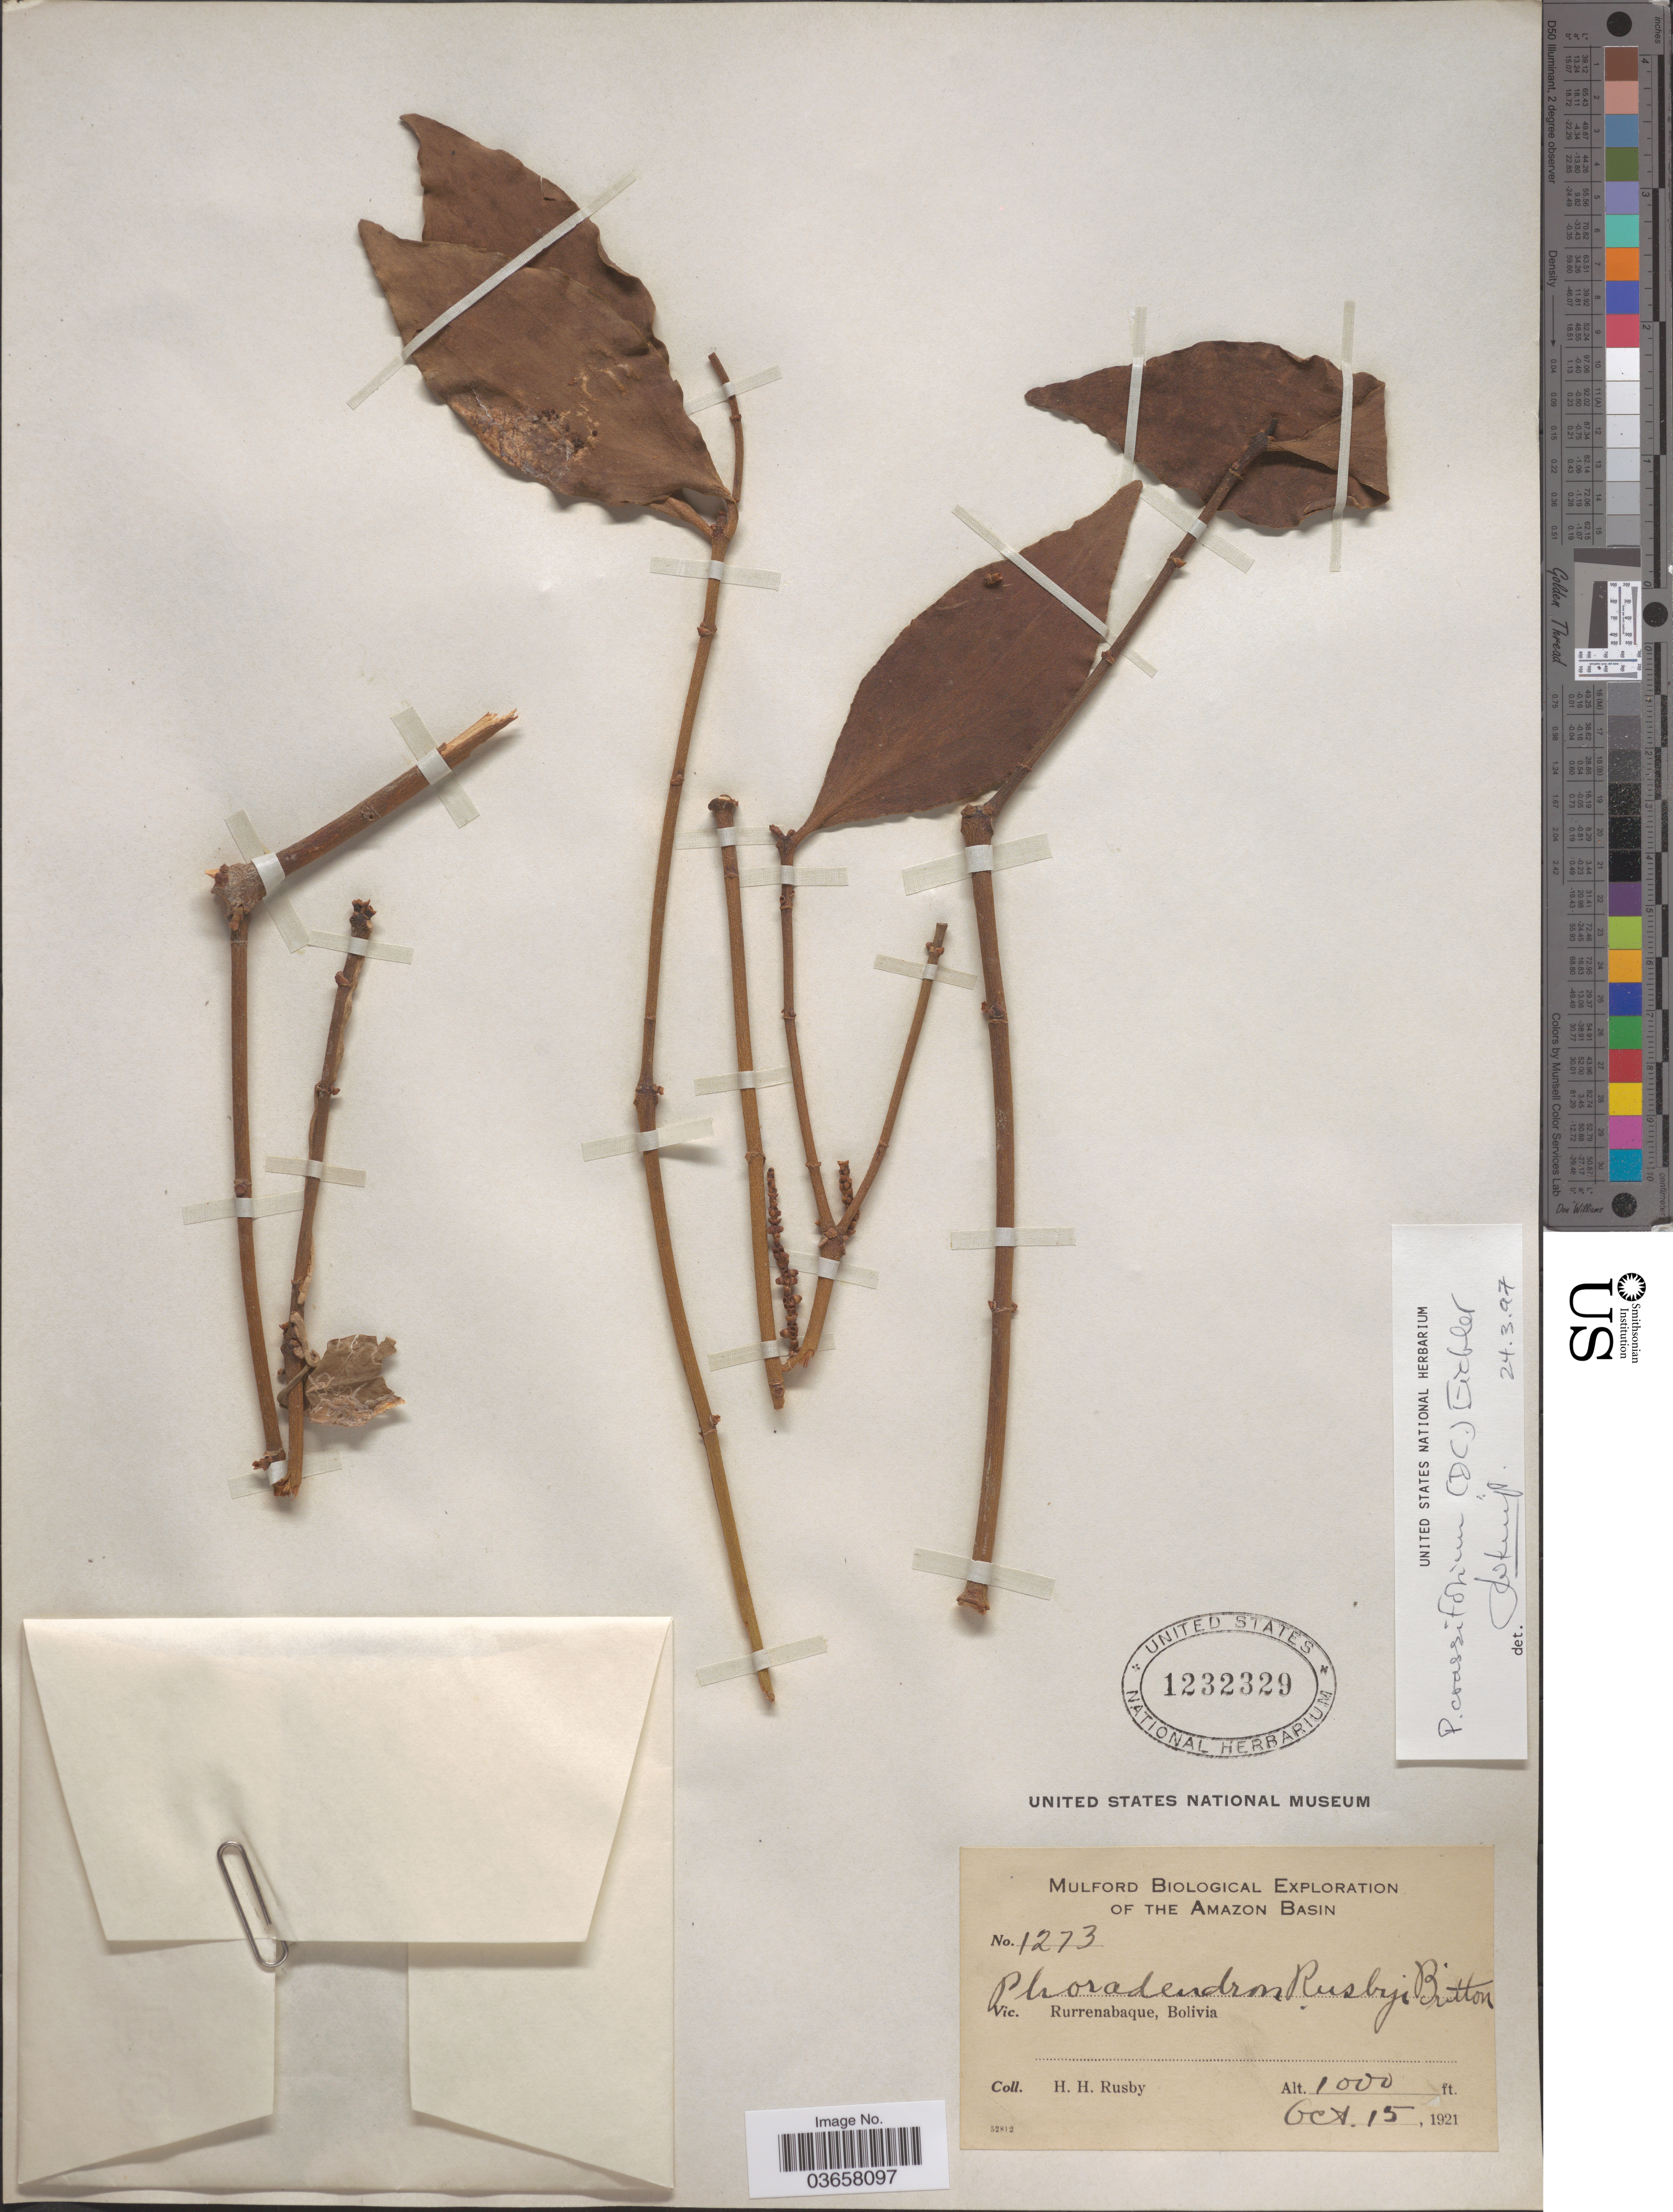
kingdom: Plantae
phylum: Tracheophyta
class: Magnoliopsida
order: Santalales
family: Viscaceae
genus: Phoradendron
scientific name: Phoradendron crassifolium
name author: (Pohl ex DC.) Eichler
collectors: H. H. Rusby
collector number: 1273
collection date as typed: Oct. 15, 1921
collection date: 1921-10-15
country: Bolivia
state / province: Beni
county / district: José Ballivián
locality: Rurrenabaque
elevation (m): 305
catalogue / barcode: US 1232329